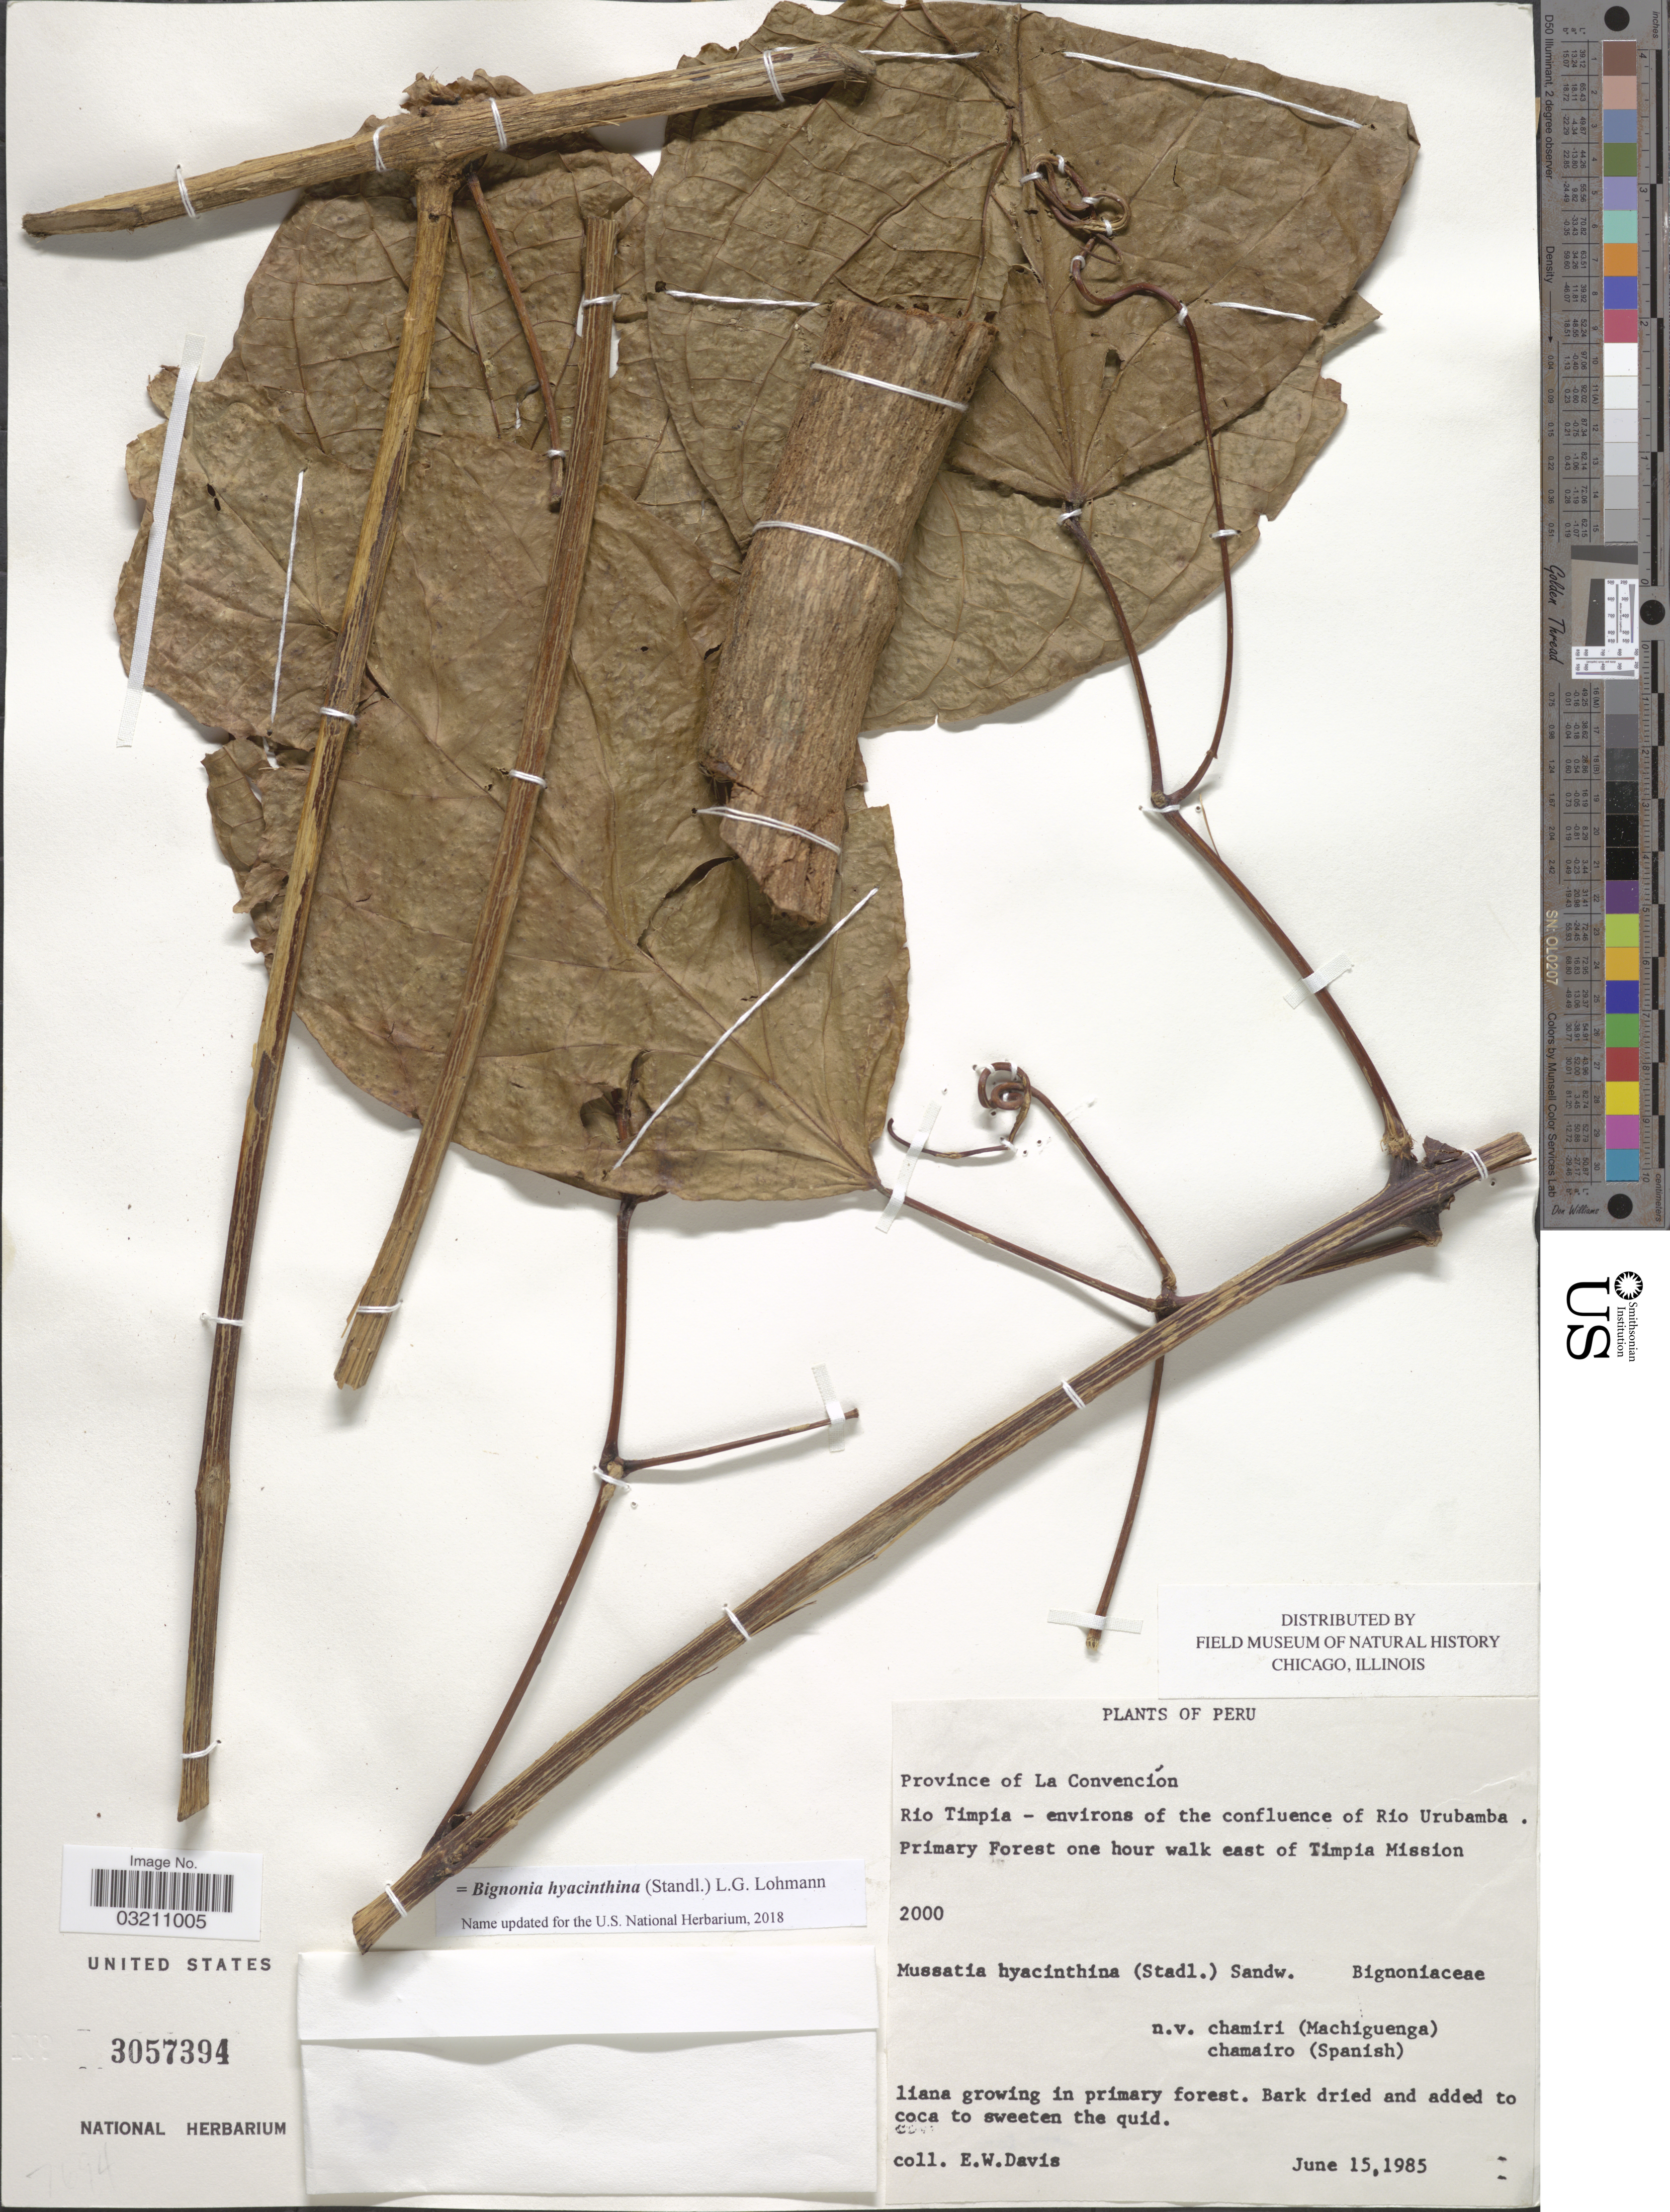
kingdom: Plantae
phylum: Tracheophyta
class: Magnoliopsida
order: Lamiales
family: Bignoniaceae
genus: Bignonia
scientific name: Bignonia hyacinthina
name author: (Standl.) L.G. Lohmann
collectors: E. W. Davis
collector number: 2000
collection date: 1985-06-15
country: Peru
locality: Province of La Convención. Rio Timpia - environs of the confluence of Rio Urubamba. Primary Forest one hour walk east of Timpia Mission.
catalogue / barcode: US 3057394